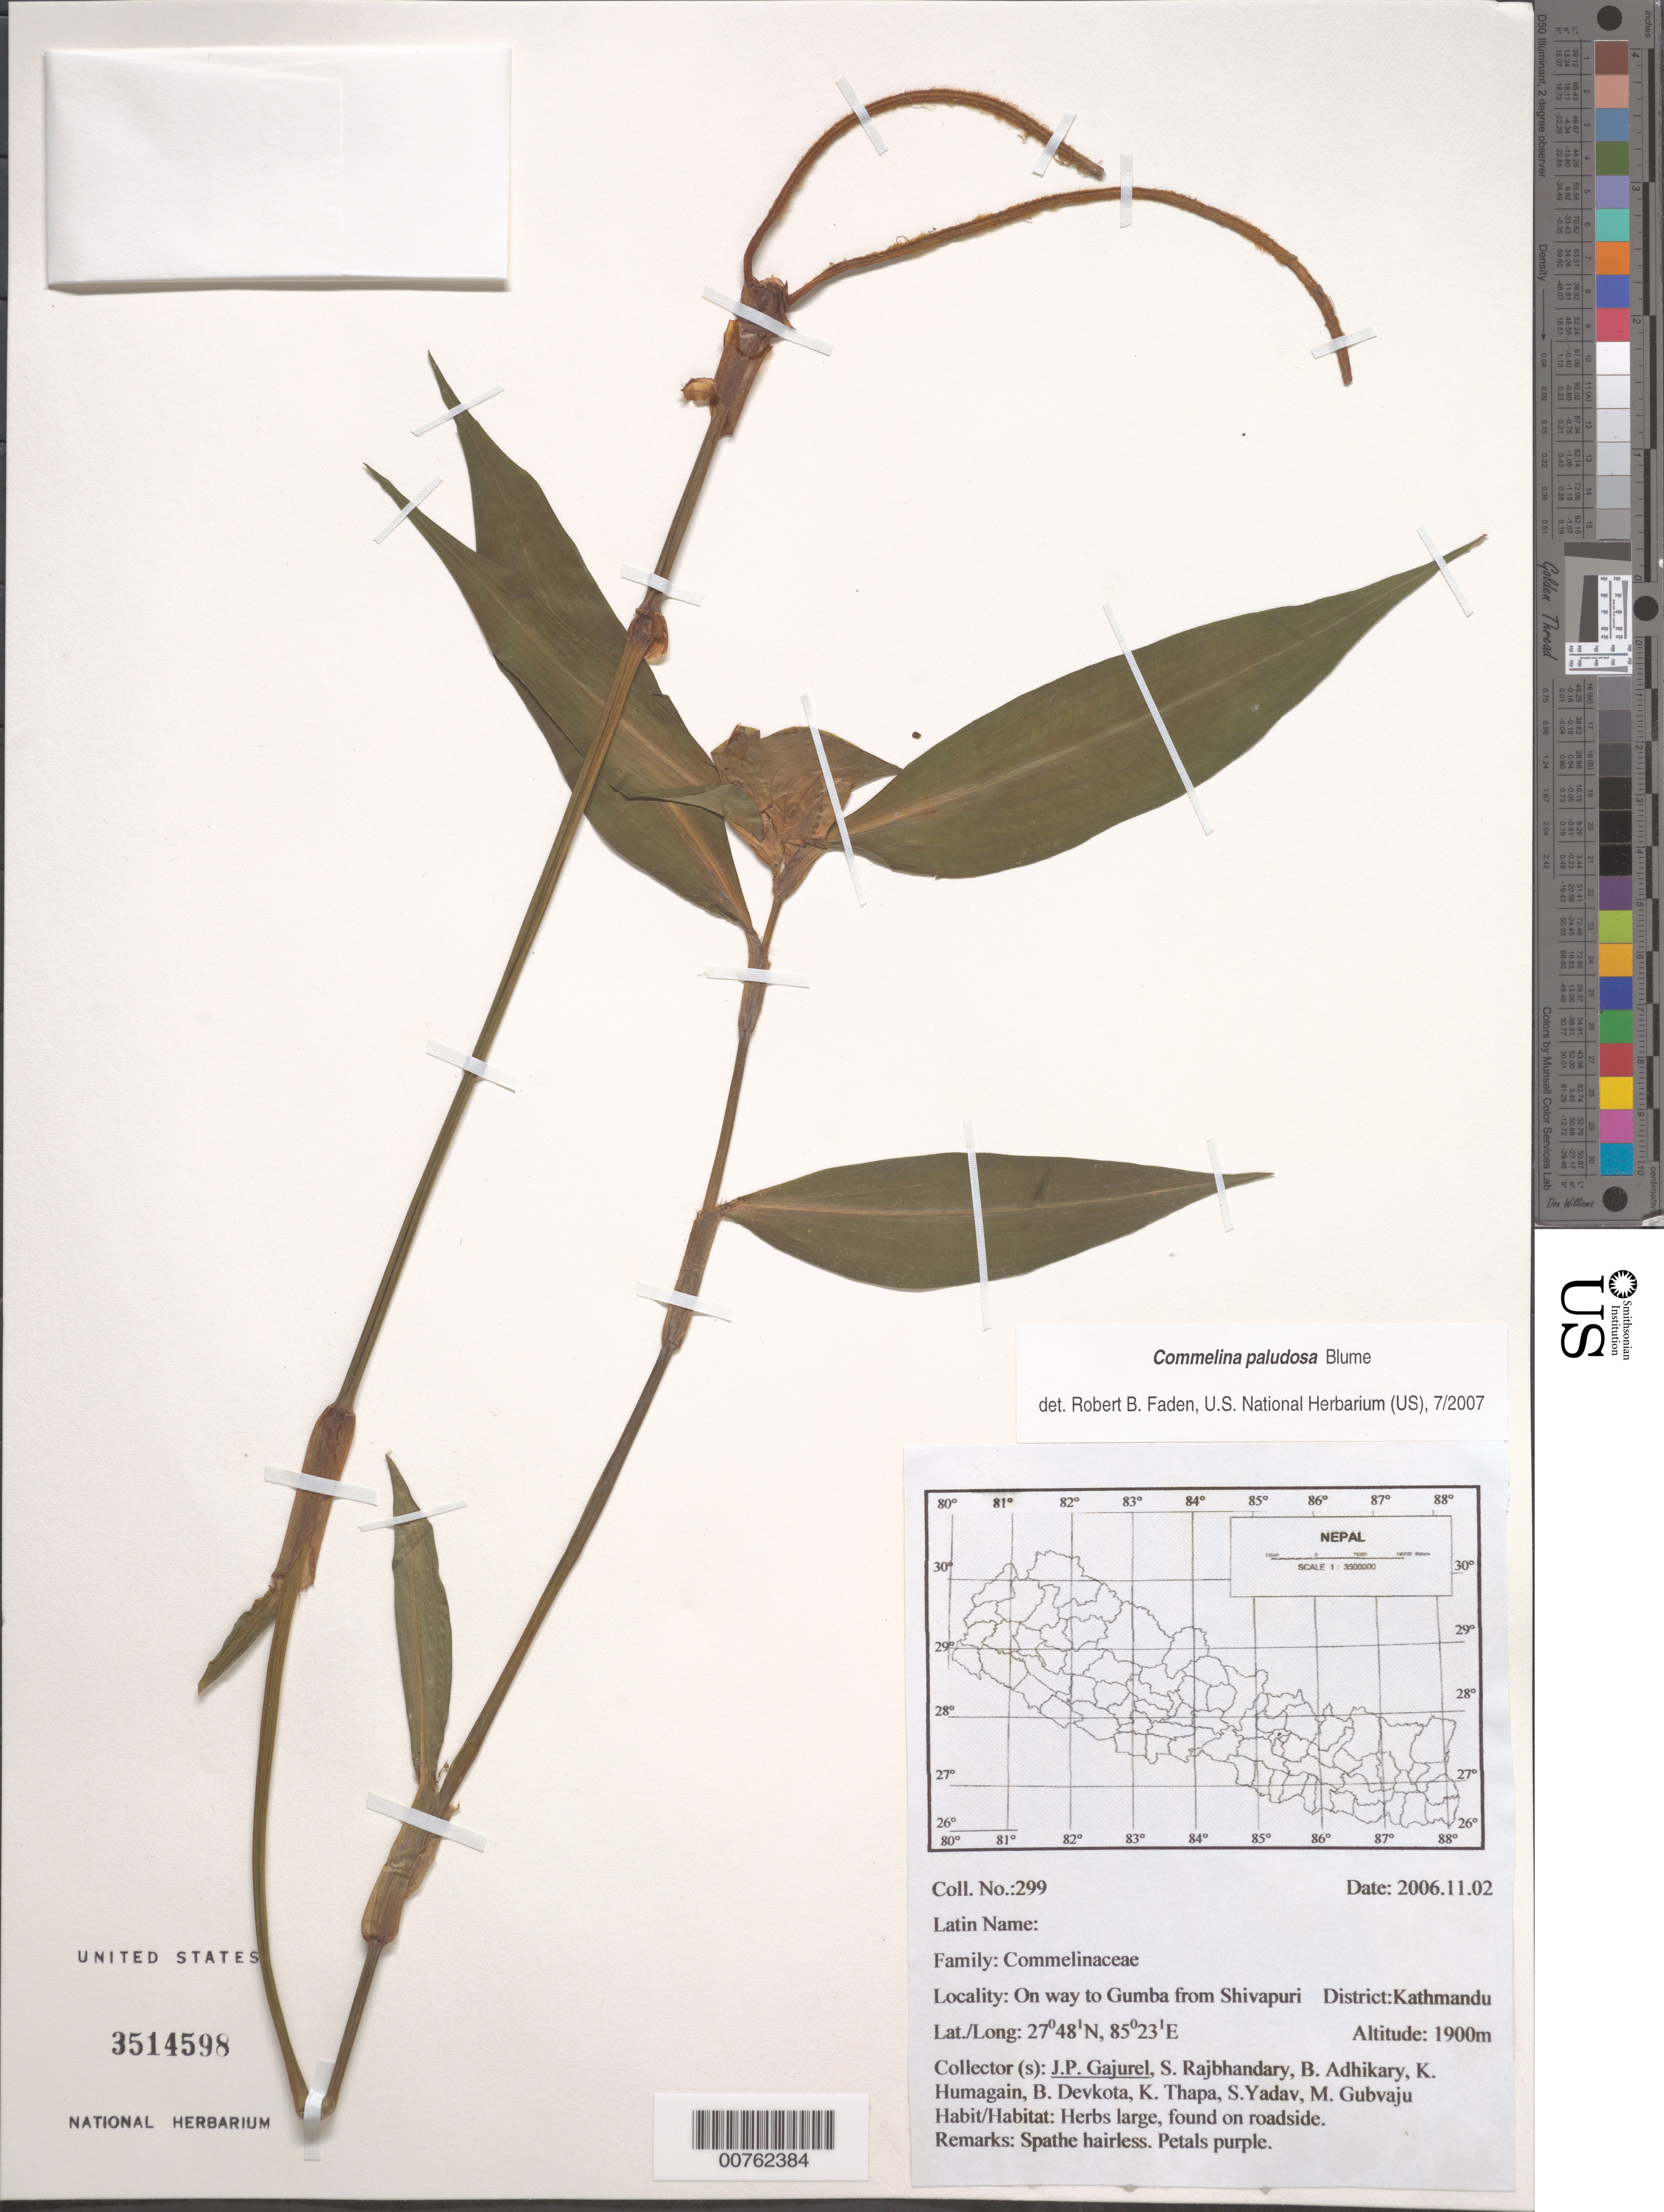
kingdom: Plantae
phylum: Tracheophyta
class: Liliopsida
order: Commelinales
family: Commelinaceae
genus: Commelina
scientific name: Commelina paludosa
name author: Blume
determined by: Faden, Robert B., (US), Smithsonian Institution - National Museum of Natural History (UNITED STATES)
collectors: J. Gajurel et al.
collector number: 299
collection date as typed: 02 Nov 2006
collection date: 2006-11-02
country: Nepal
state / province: Bagmati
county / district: Kathmandu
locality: On way to Gumba from Shivapuri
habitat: Herbs large, found on roadside.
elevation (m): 1900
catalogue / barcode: US 3514598